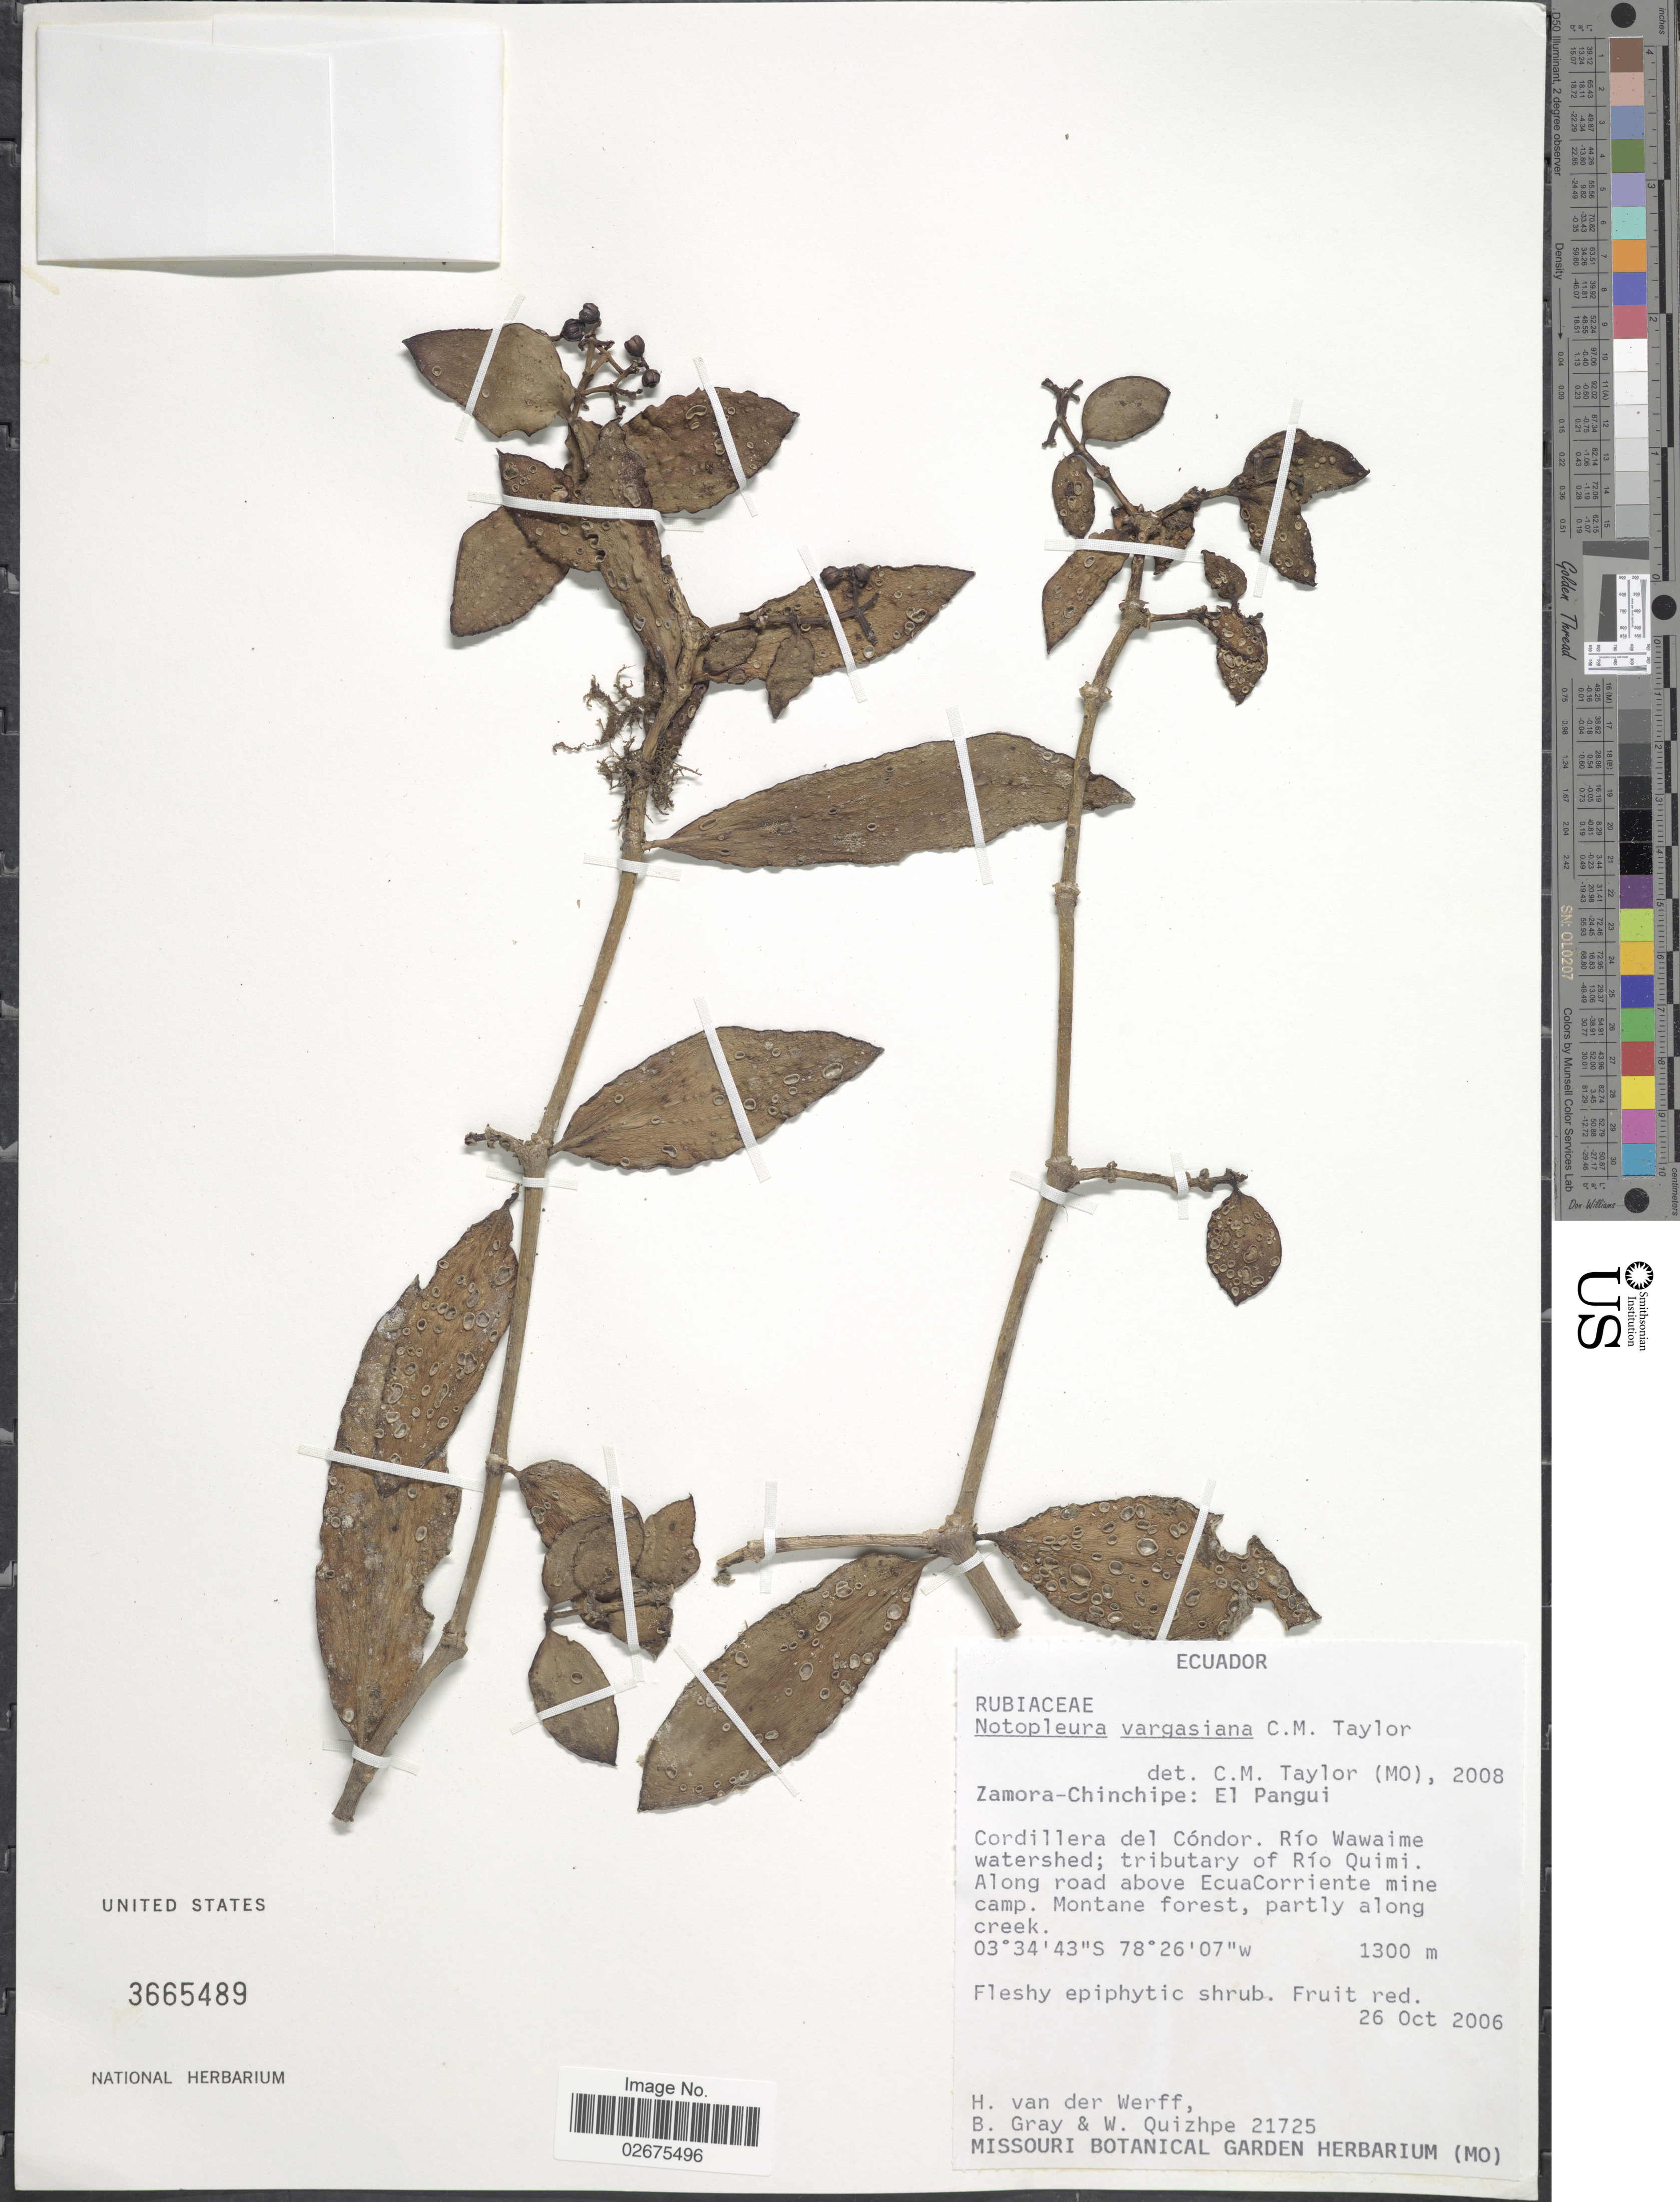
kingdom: Plantae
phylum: Tracheophyta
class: Magnoliopsida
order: Gentianales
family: Rubiaceae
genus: Notopleura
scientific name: Notopleura vargasiana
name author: C.M. Taylor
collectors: H. van der Werff, B. Gray & W. Quizhpe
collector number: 21725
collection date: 2006-10-26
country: Ecuador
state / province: Zamora-Chinchipe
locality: El Pangui. Cordillera del Condor. Rio Wawaime watershed; tributary of Rio Quimi. Along road above EcuaCorriente mine camp.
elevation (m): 1300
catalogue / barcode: US 3665489